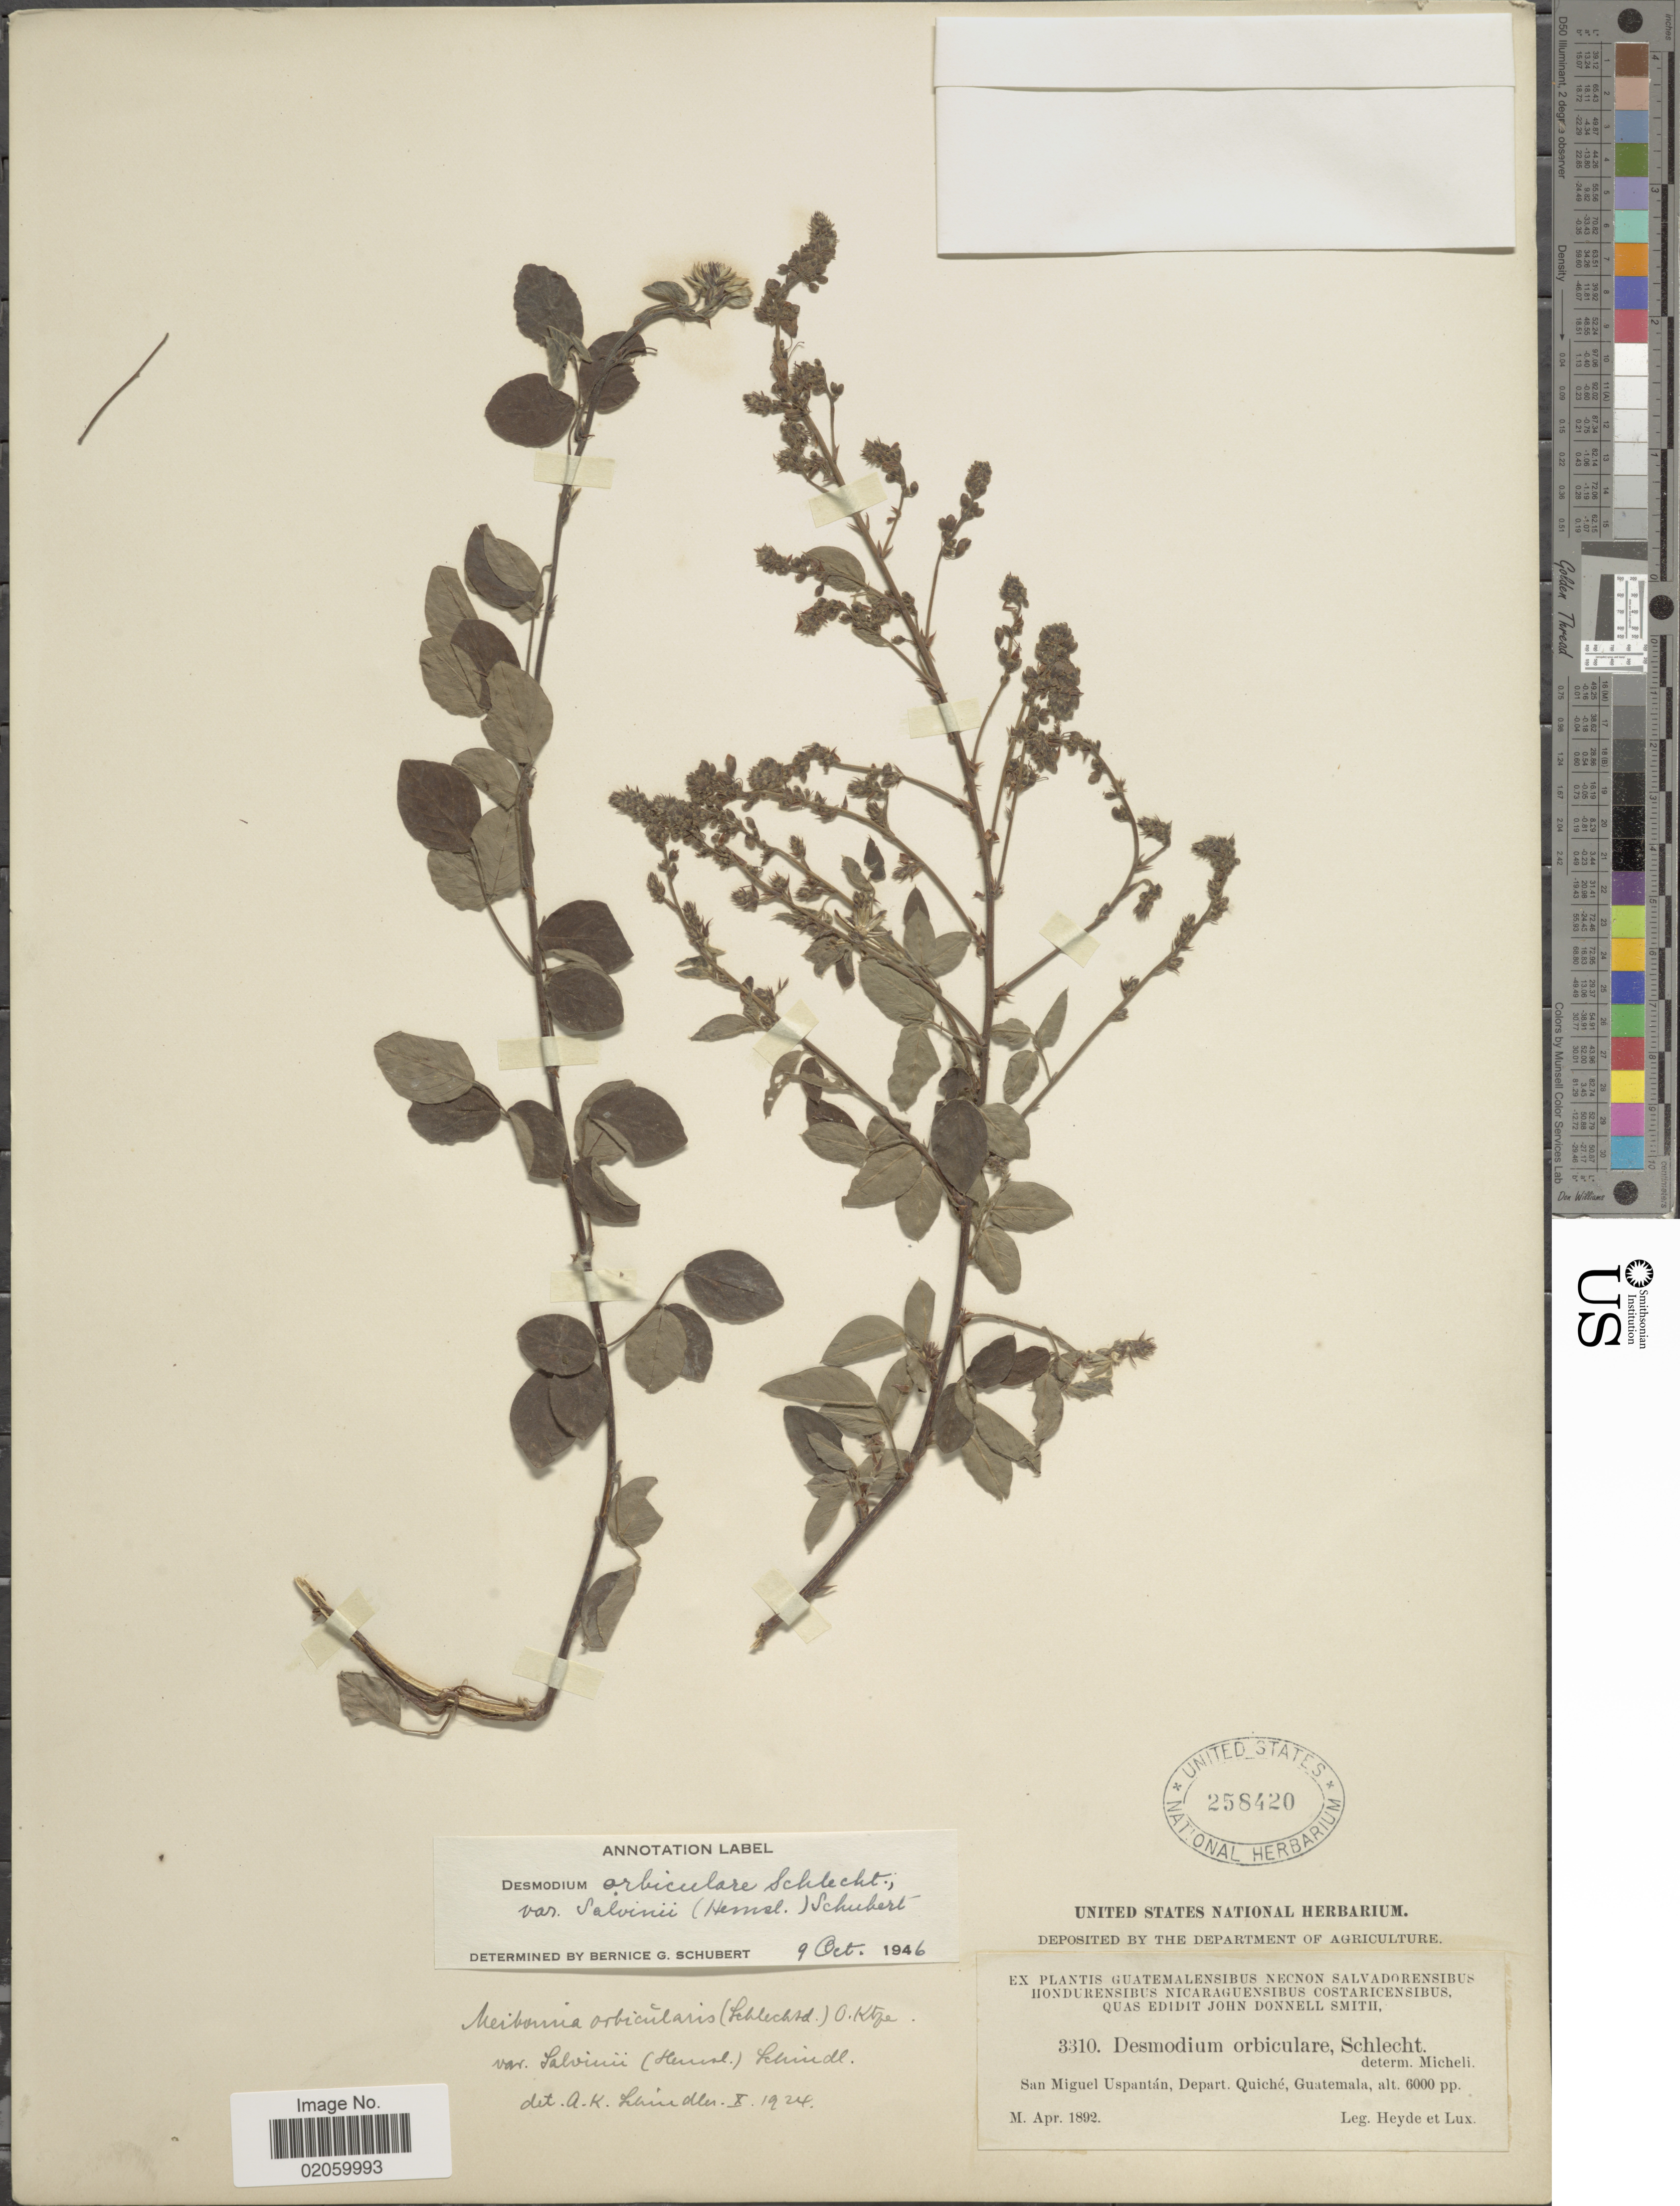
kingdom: Plantae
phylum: Tracheophyta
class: Magnoliopsida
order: Fabales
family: Fabaceae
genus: Desmodium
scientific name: Desmodium orbiculare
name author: Schltdl.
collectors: Heyde & Lux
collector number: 3310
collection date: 1892-04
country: Guatemala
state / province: El Quiché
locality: San Miguel Uspantan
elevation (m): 1829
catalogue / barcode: US 258420